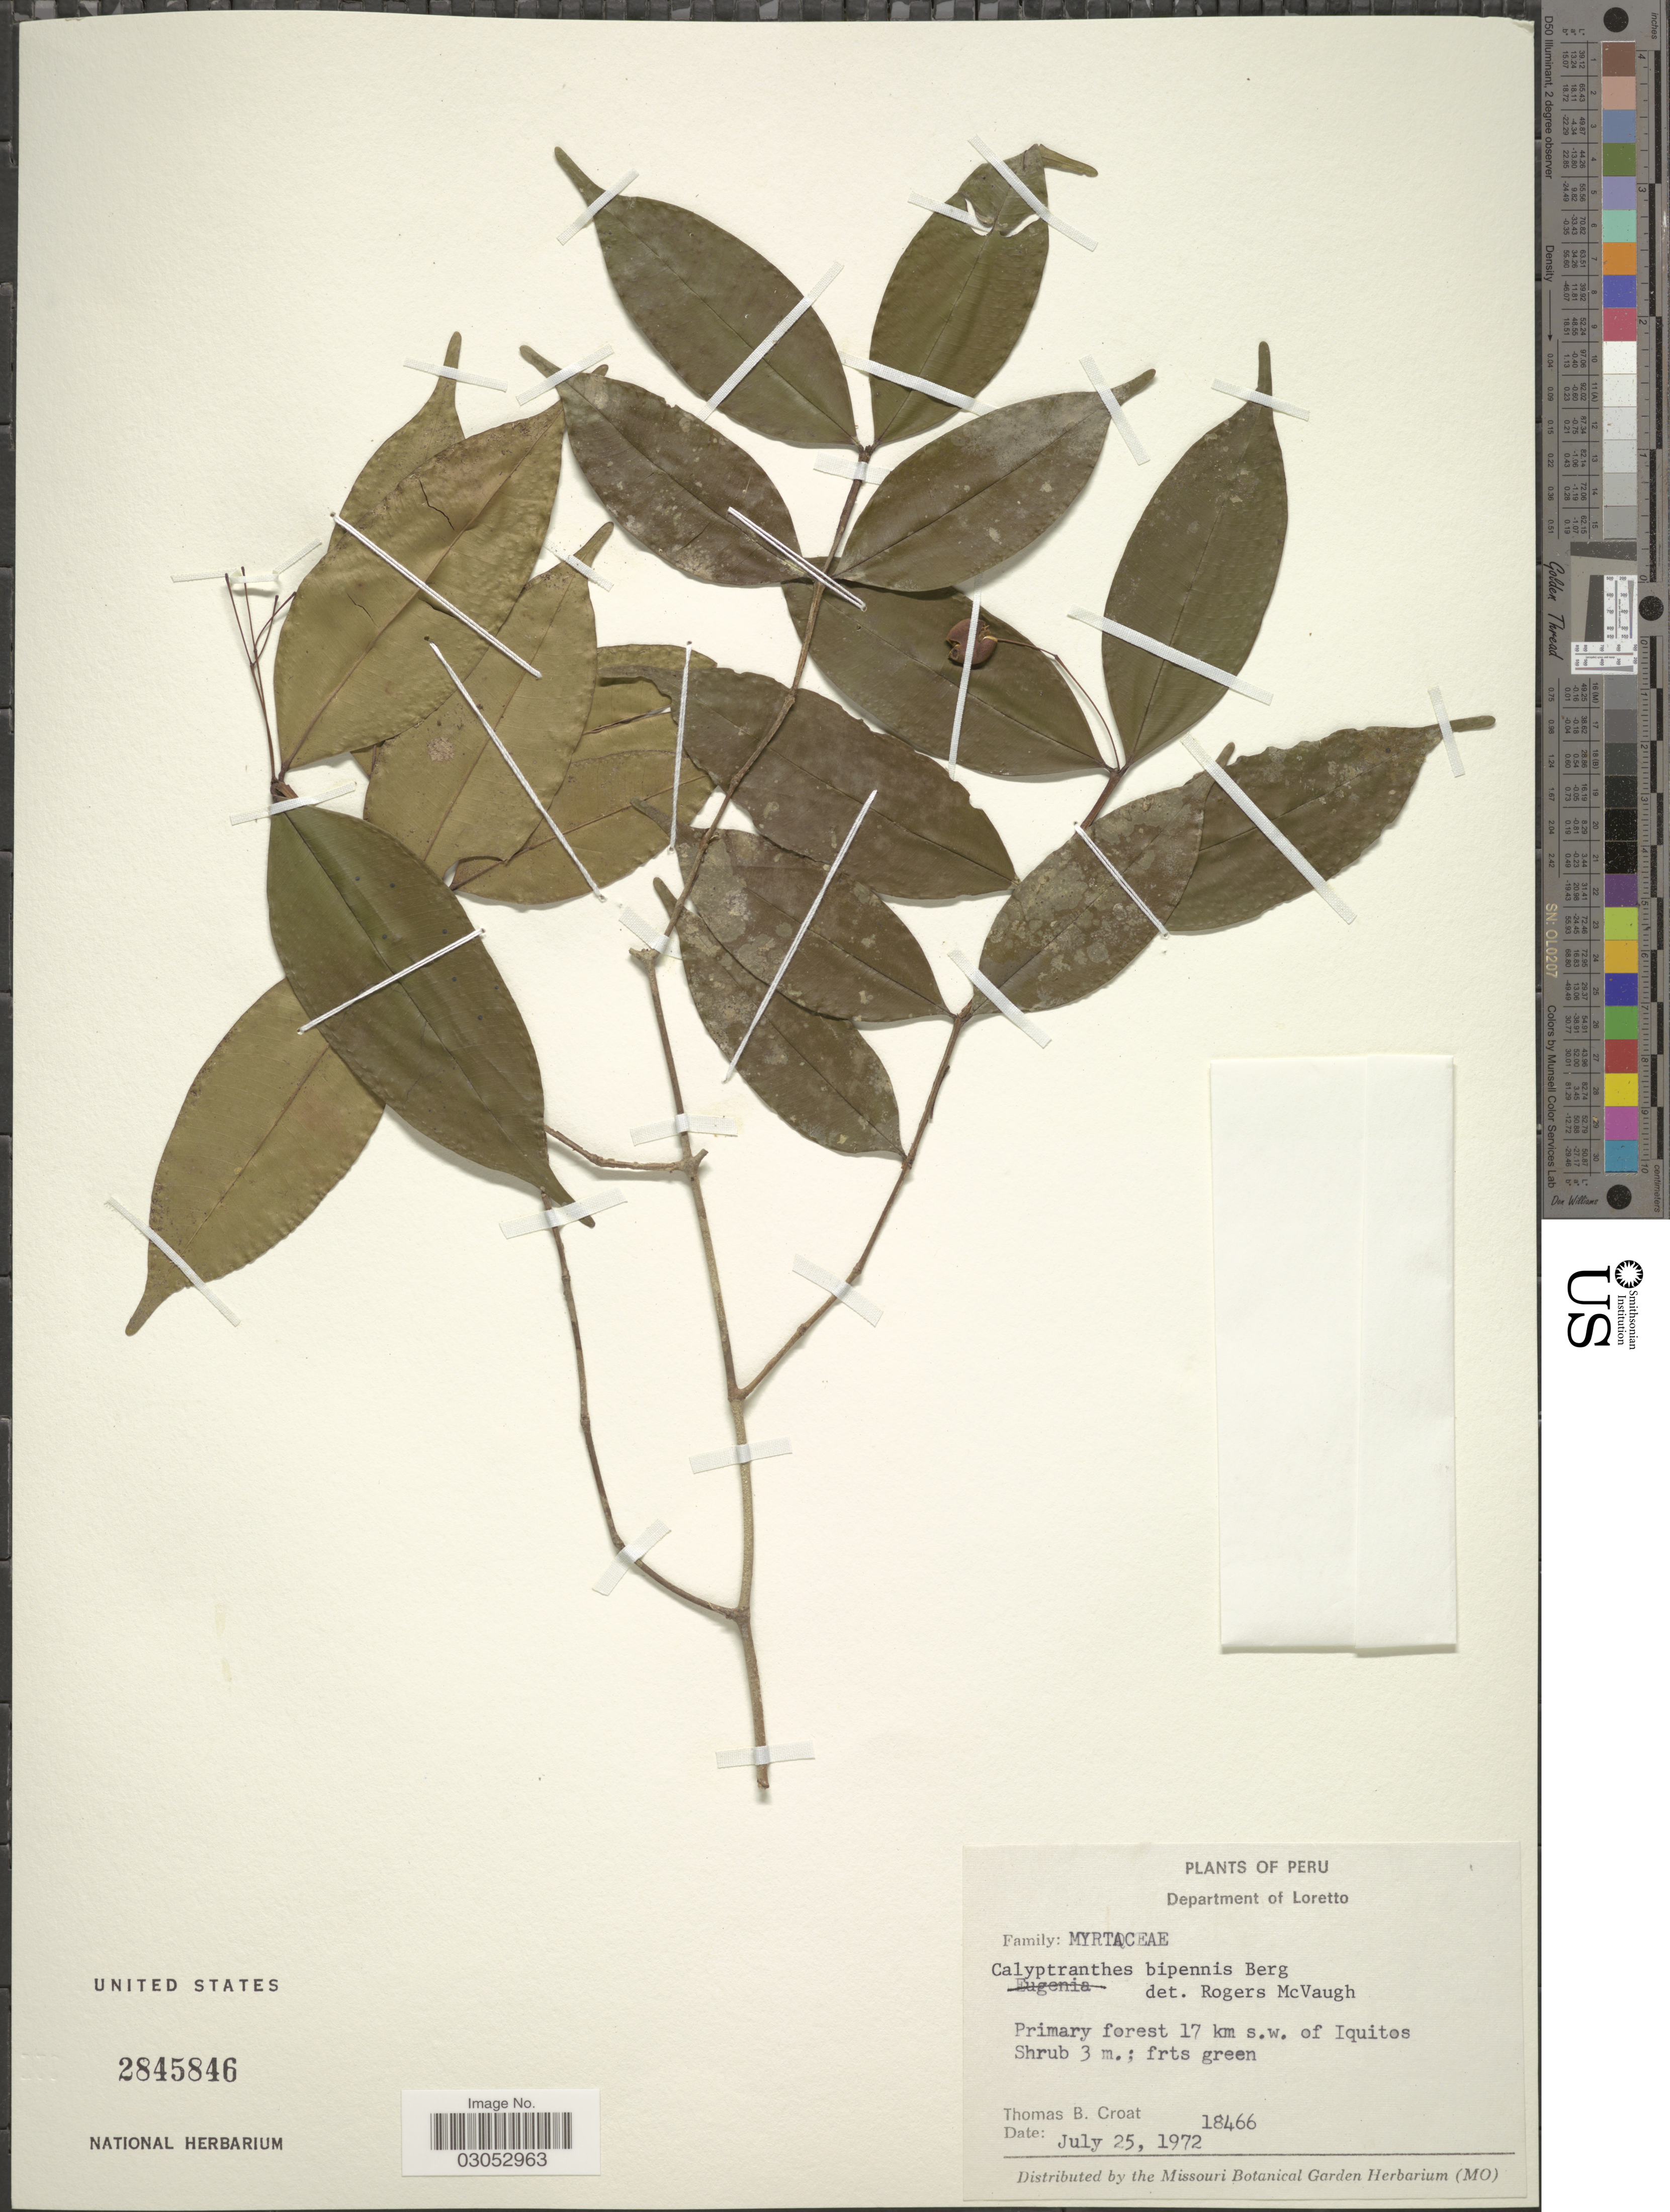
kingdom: Plantae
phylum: Tracheophyta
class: Magnoliopsida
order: Myrtales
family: Myrtaceae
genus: Myrcia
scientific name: Myrcia hylobates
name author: (Standl. ex Amshoff) E. Lucas & K. Samra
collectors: T. B. Croat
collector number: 18466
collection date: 1972-07-25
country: Peru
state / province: Loreto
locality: Department of Loretto, Primary forest 17 km s.w. of Iquitos.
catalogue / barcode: US 2845846